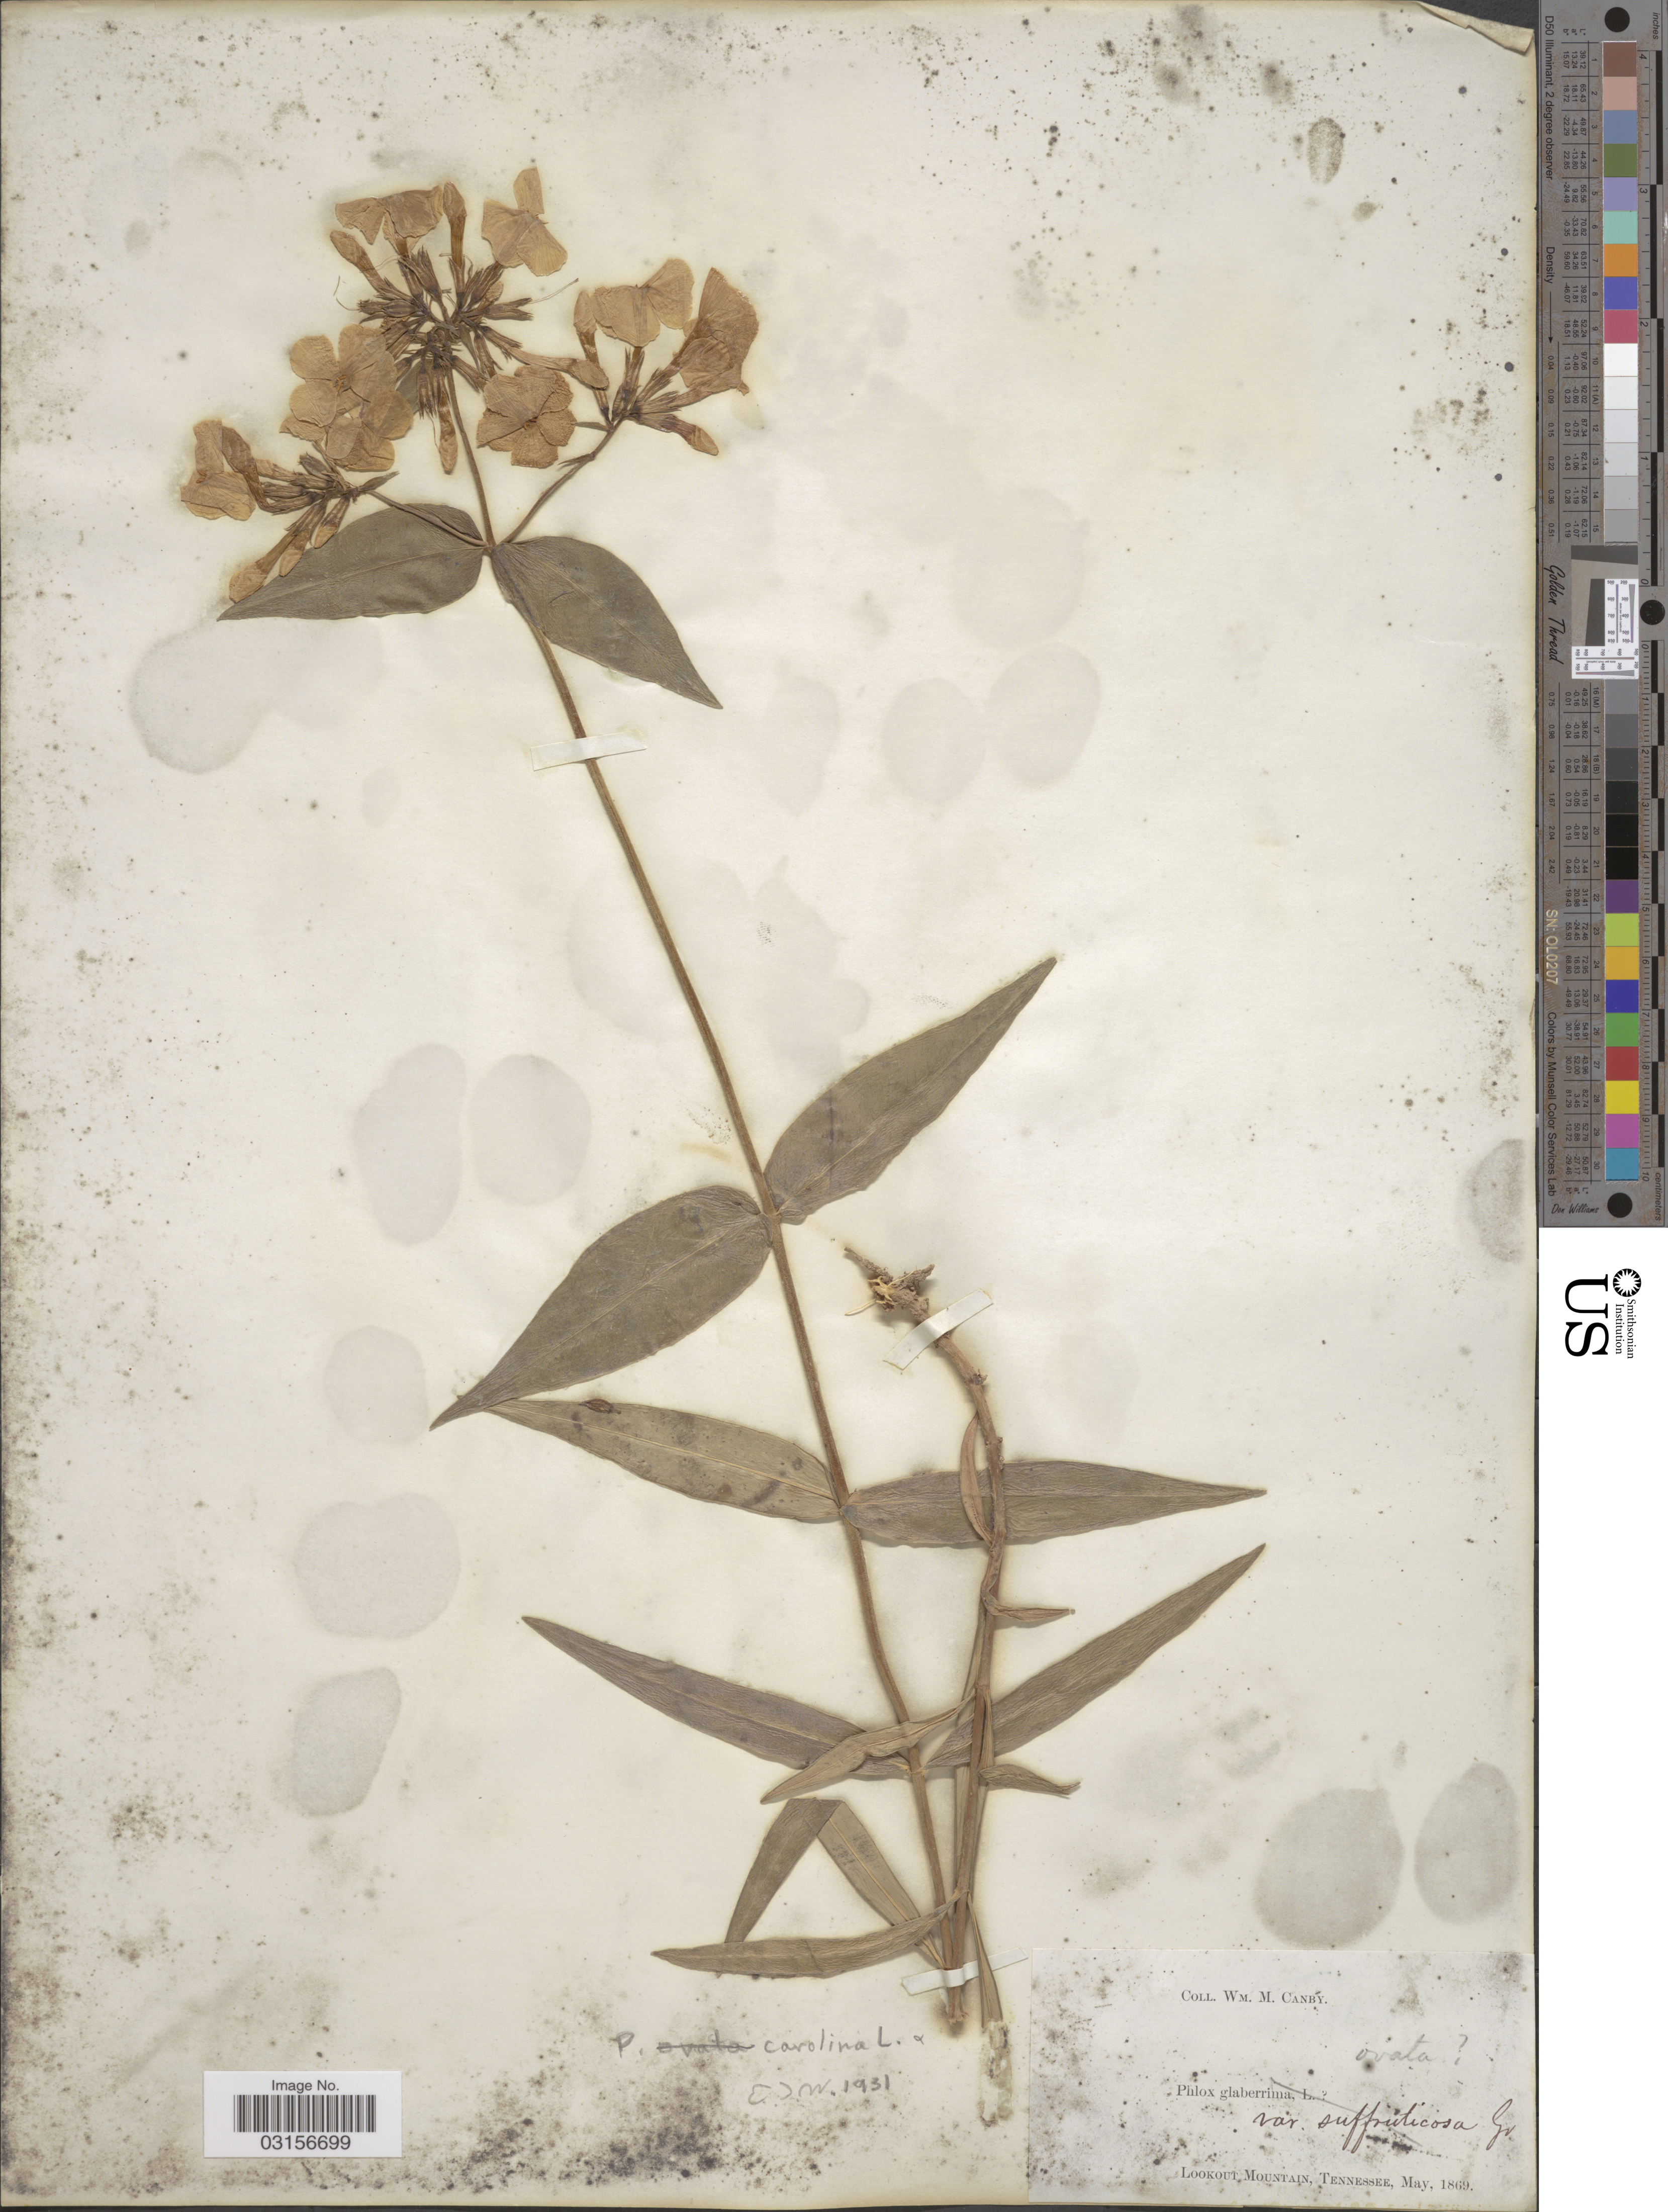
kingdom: Plantae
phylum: Tracheophyta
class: Magnoliopsida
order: Ericales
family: Polemoniaceae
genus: Phlox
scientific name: Phlox carolina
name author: L.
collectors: W. Canby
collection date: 1869-05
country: United States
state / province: Tennessee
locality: Lookout Mountain.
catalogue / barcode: US 103148